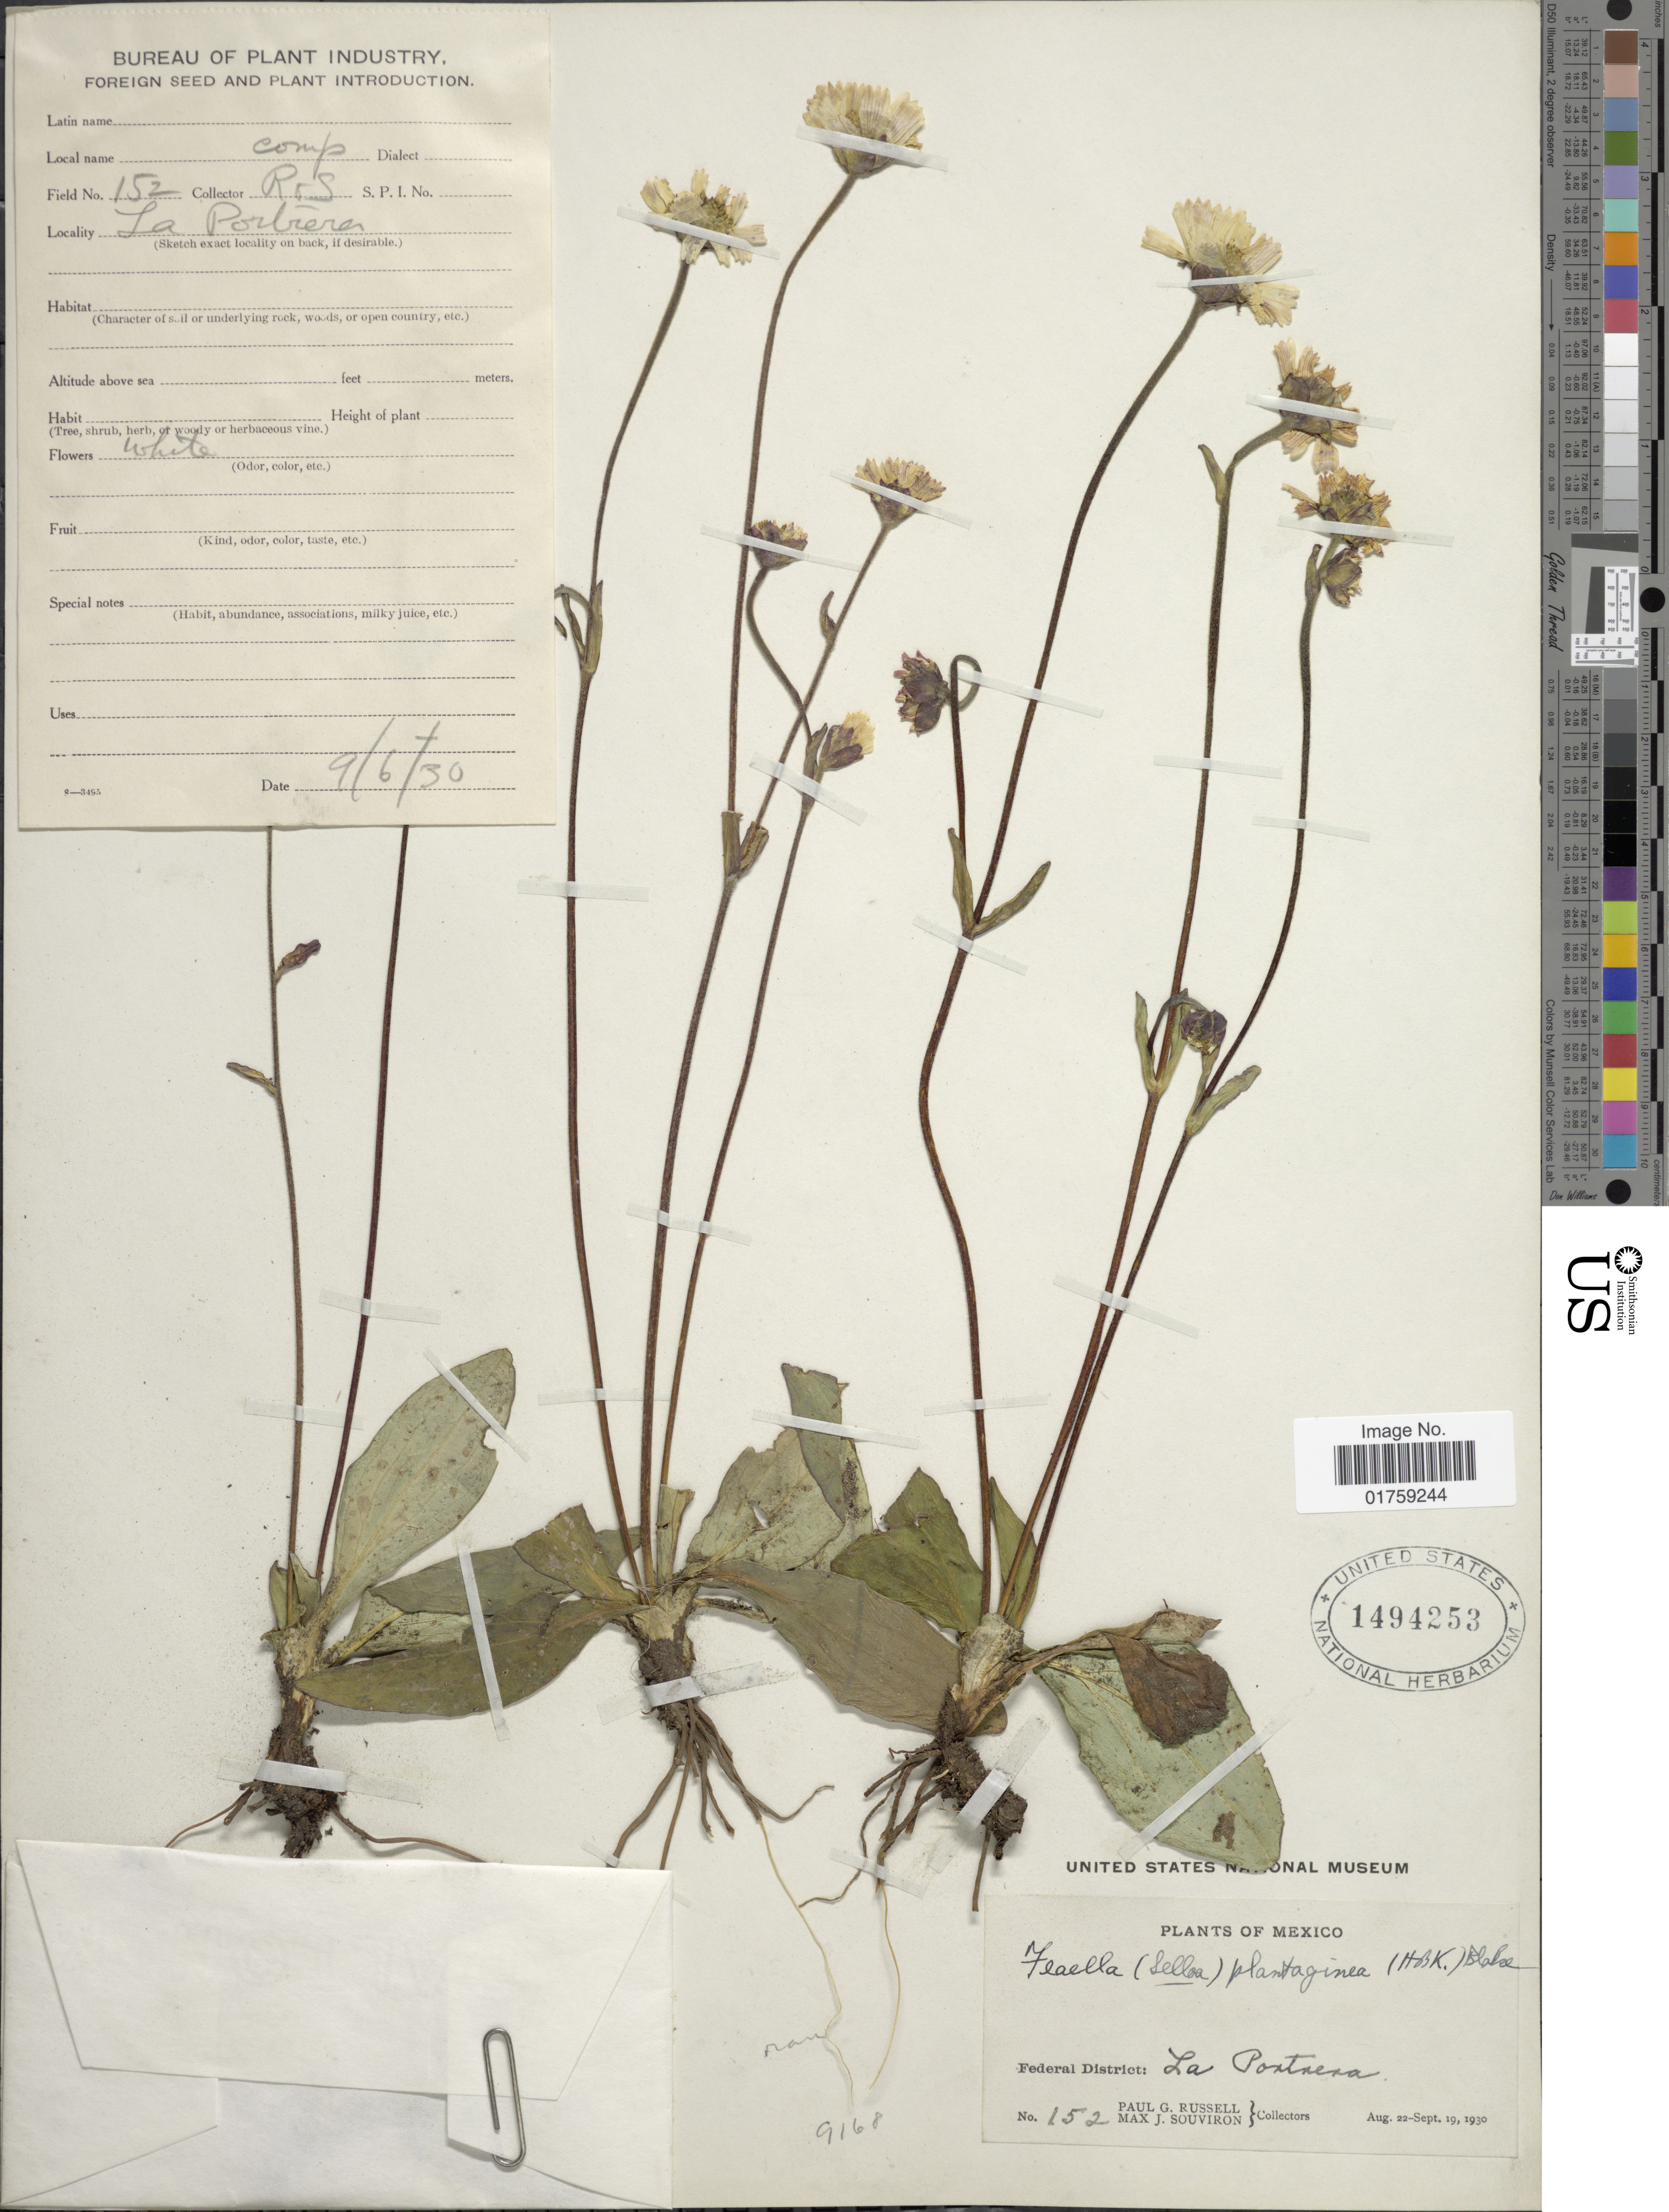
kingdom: Plantae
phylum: Tracheophyta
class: Magnoliopsida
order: Asterales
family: Asteraceae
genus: Selloa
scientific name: Selloa plantaginea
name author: Kunth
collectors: P. G. Russell & M. J. Souviron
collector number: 152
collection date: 1930-08-22/1930-09-19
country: Mexico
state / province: Distrito Federal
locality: Federal District: La Pontrera, México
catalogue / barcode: US 1494253